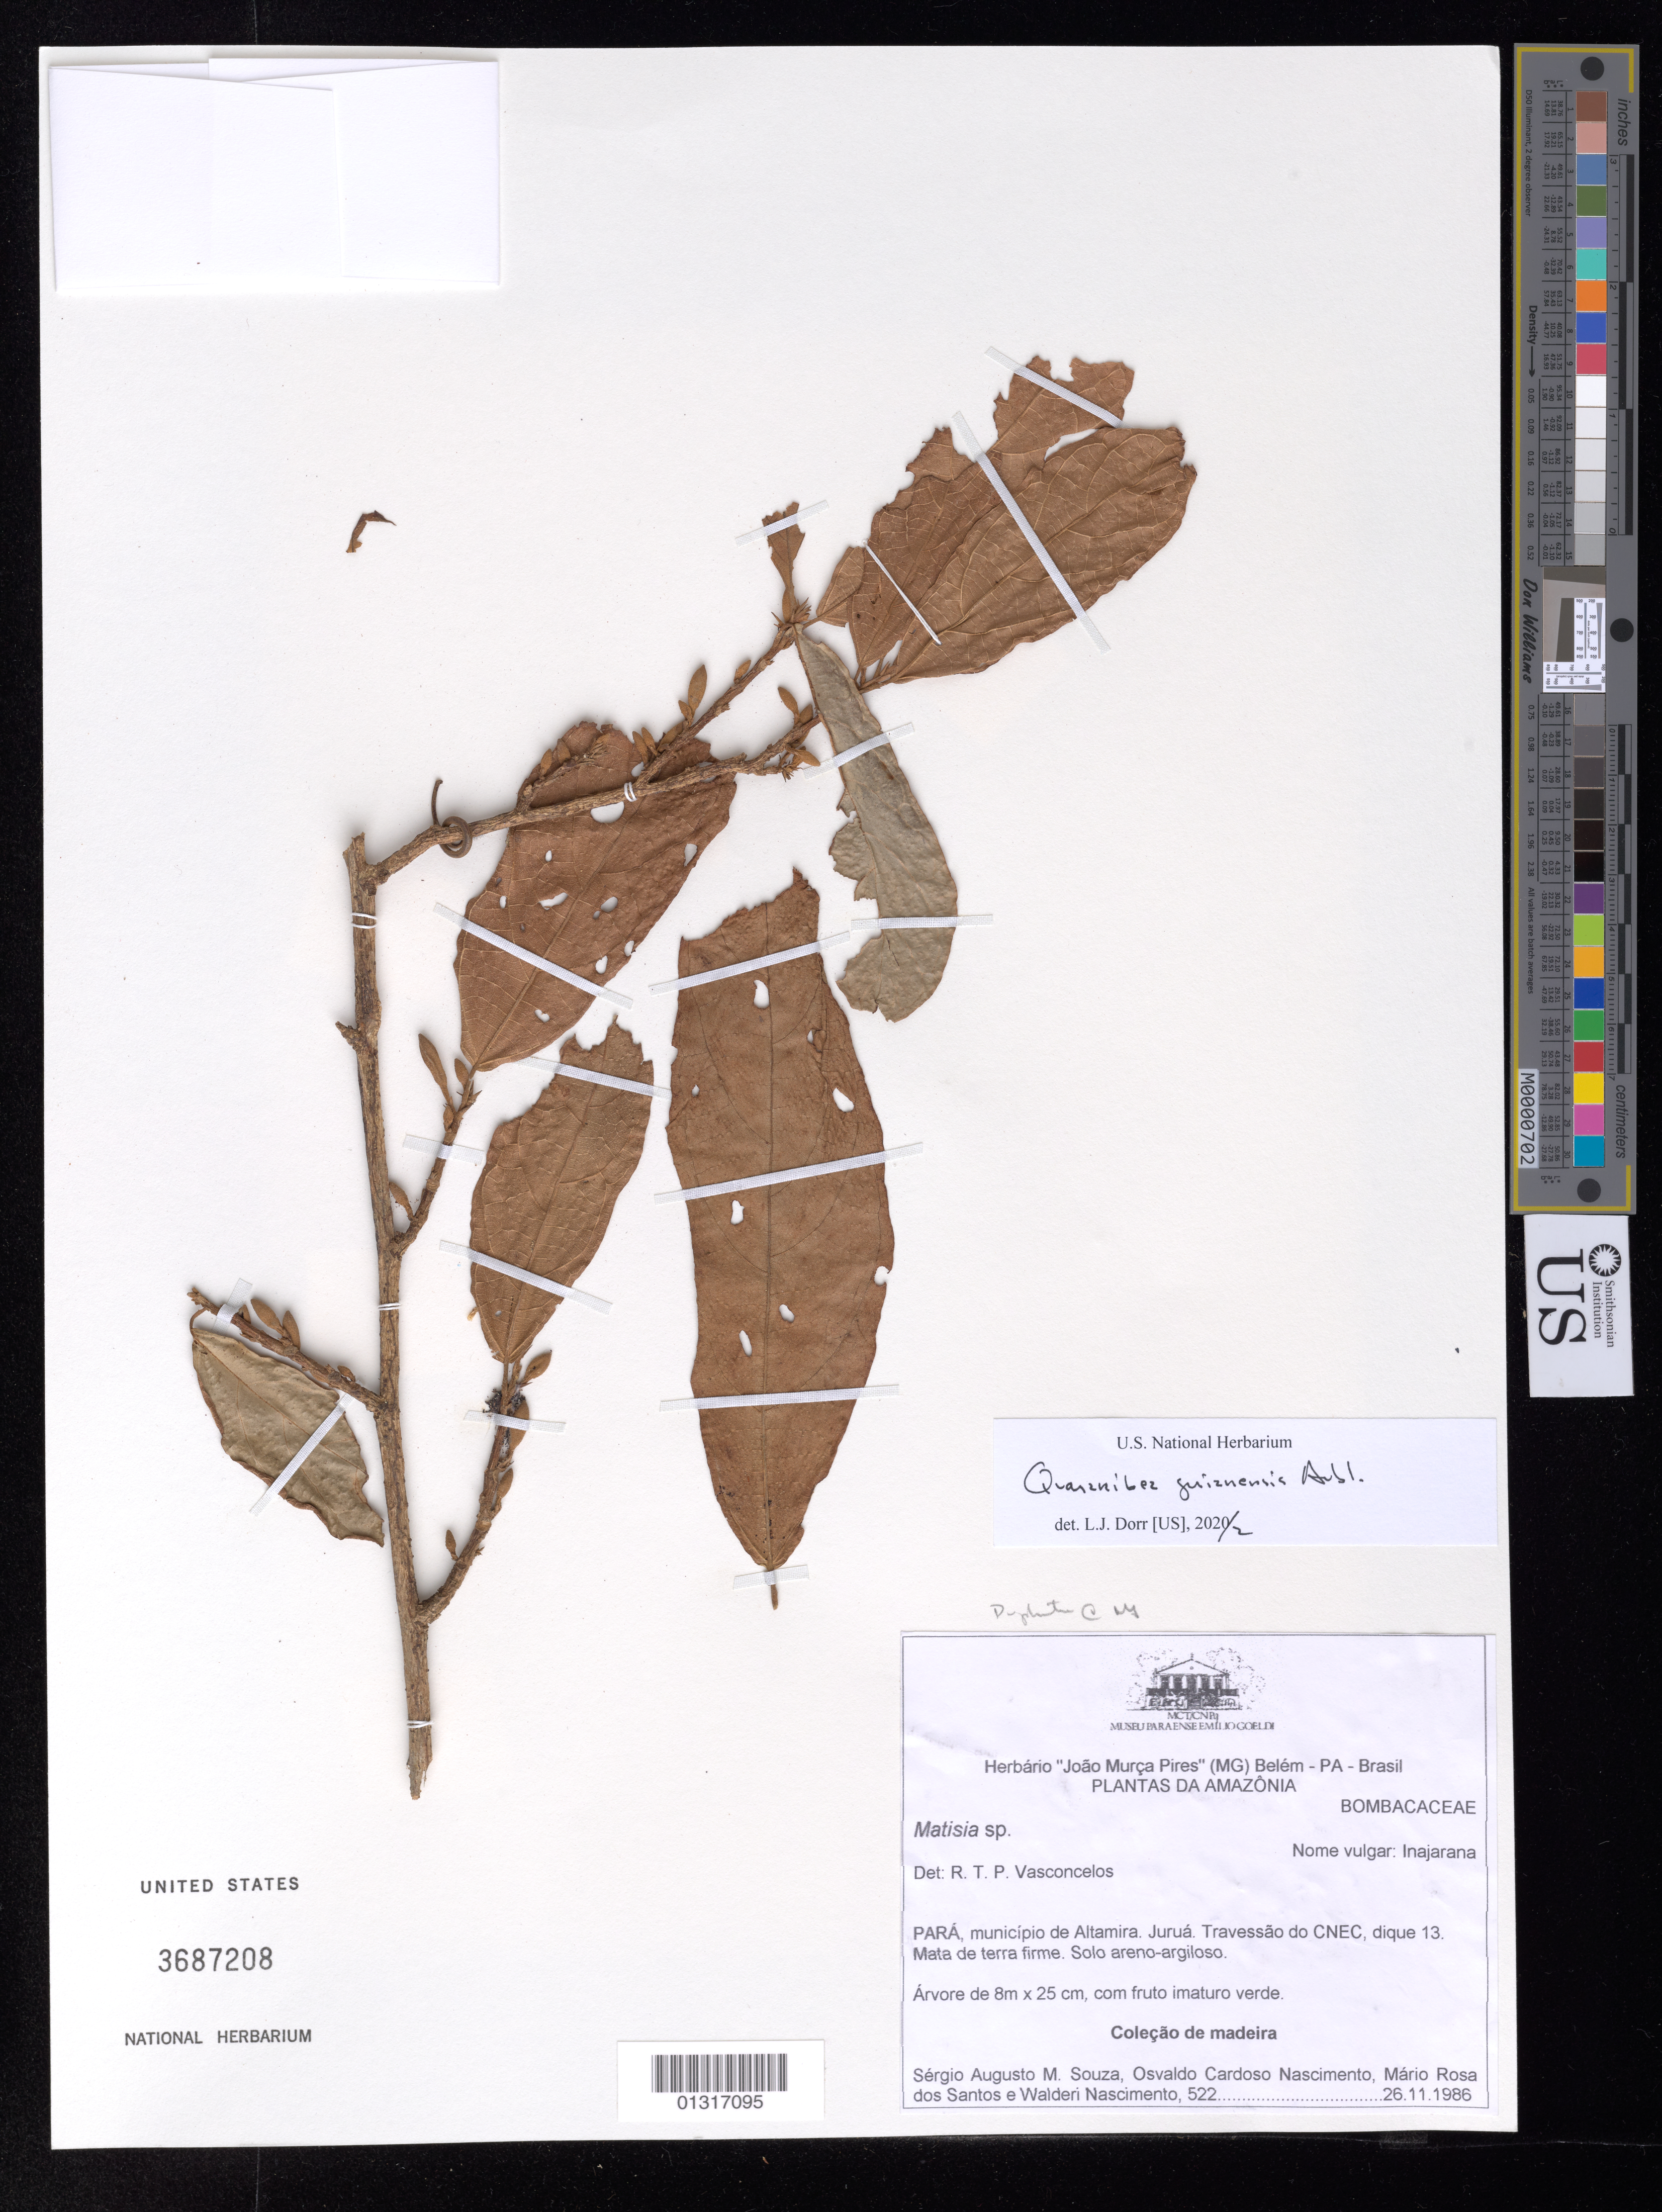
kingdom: Plantae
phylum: Tracheophyta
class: Magnoliopsida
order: Malvales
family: Malvaceae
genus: Quararibea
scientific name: Quararibea guianensis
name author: Aubl.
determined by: Dorr, L. J., (BOT), Smithsonian Institution - National Museum of Natural History (UNITED STATES)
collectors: S. A. M. Souza, O. Nascimento, W. C. Nascimento & M. R. Santos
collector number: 522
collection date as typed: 26 Nov 1986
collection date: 1986-11-26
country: Brazil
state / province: Para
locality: Mun. de Altamira, Jurua. Travessao do CNEC, dique 13.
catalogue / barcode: US 3687208